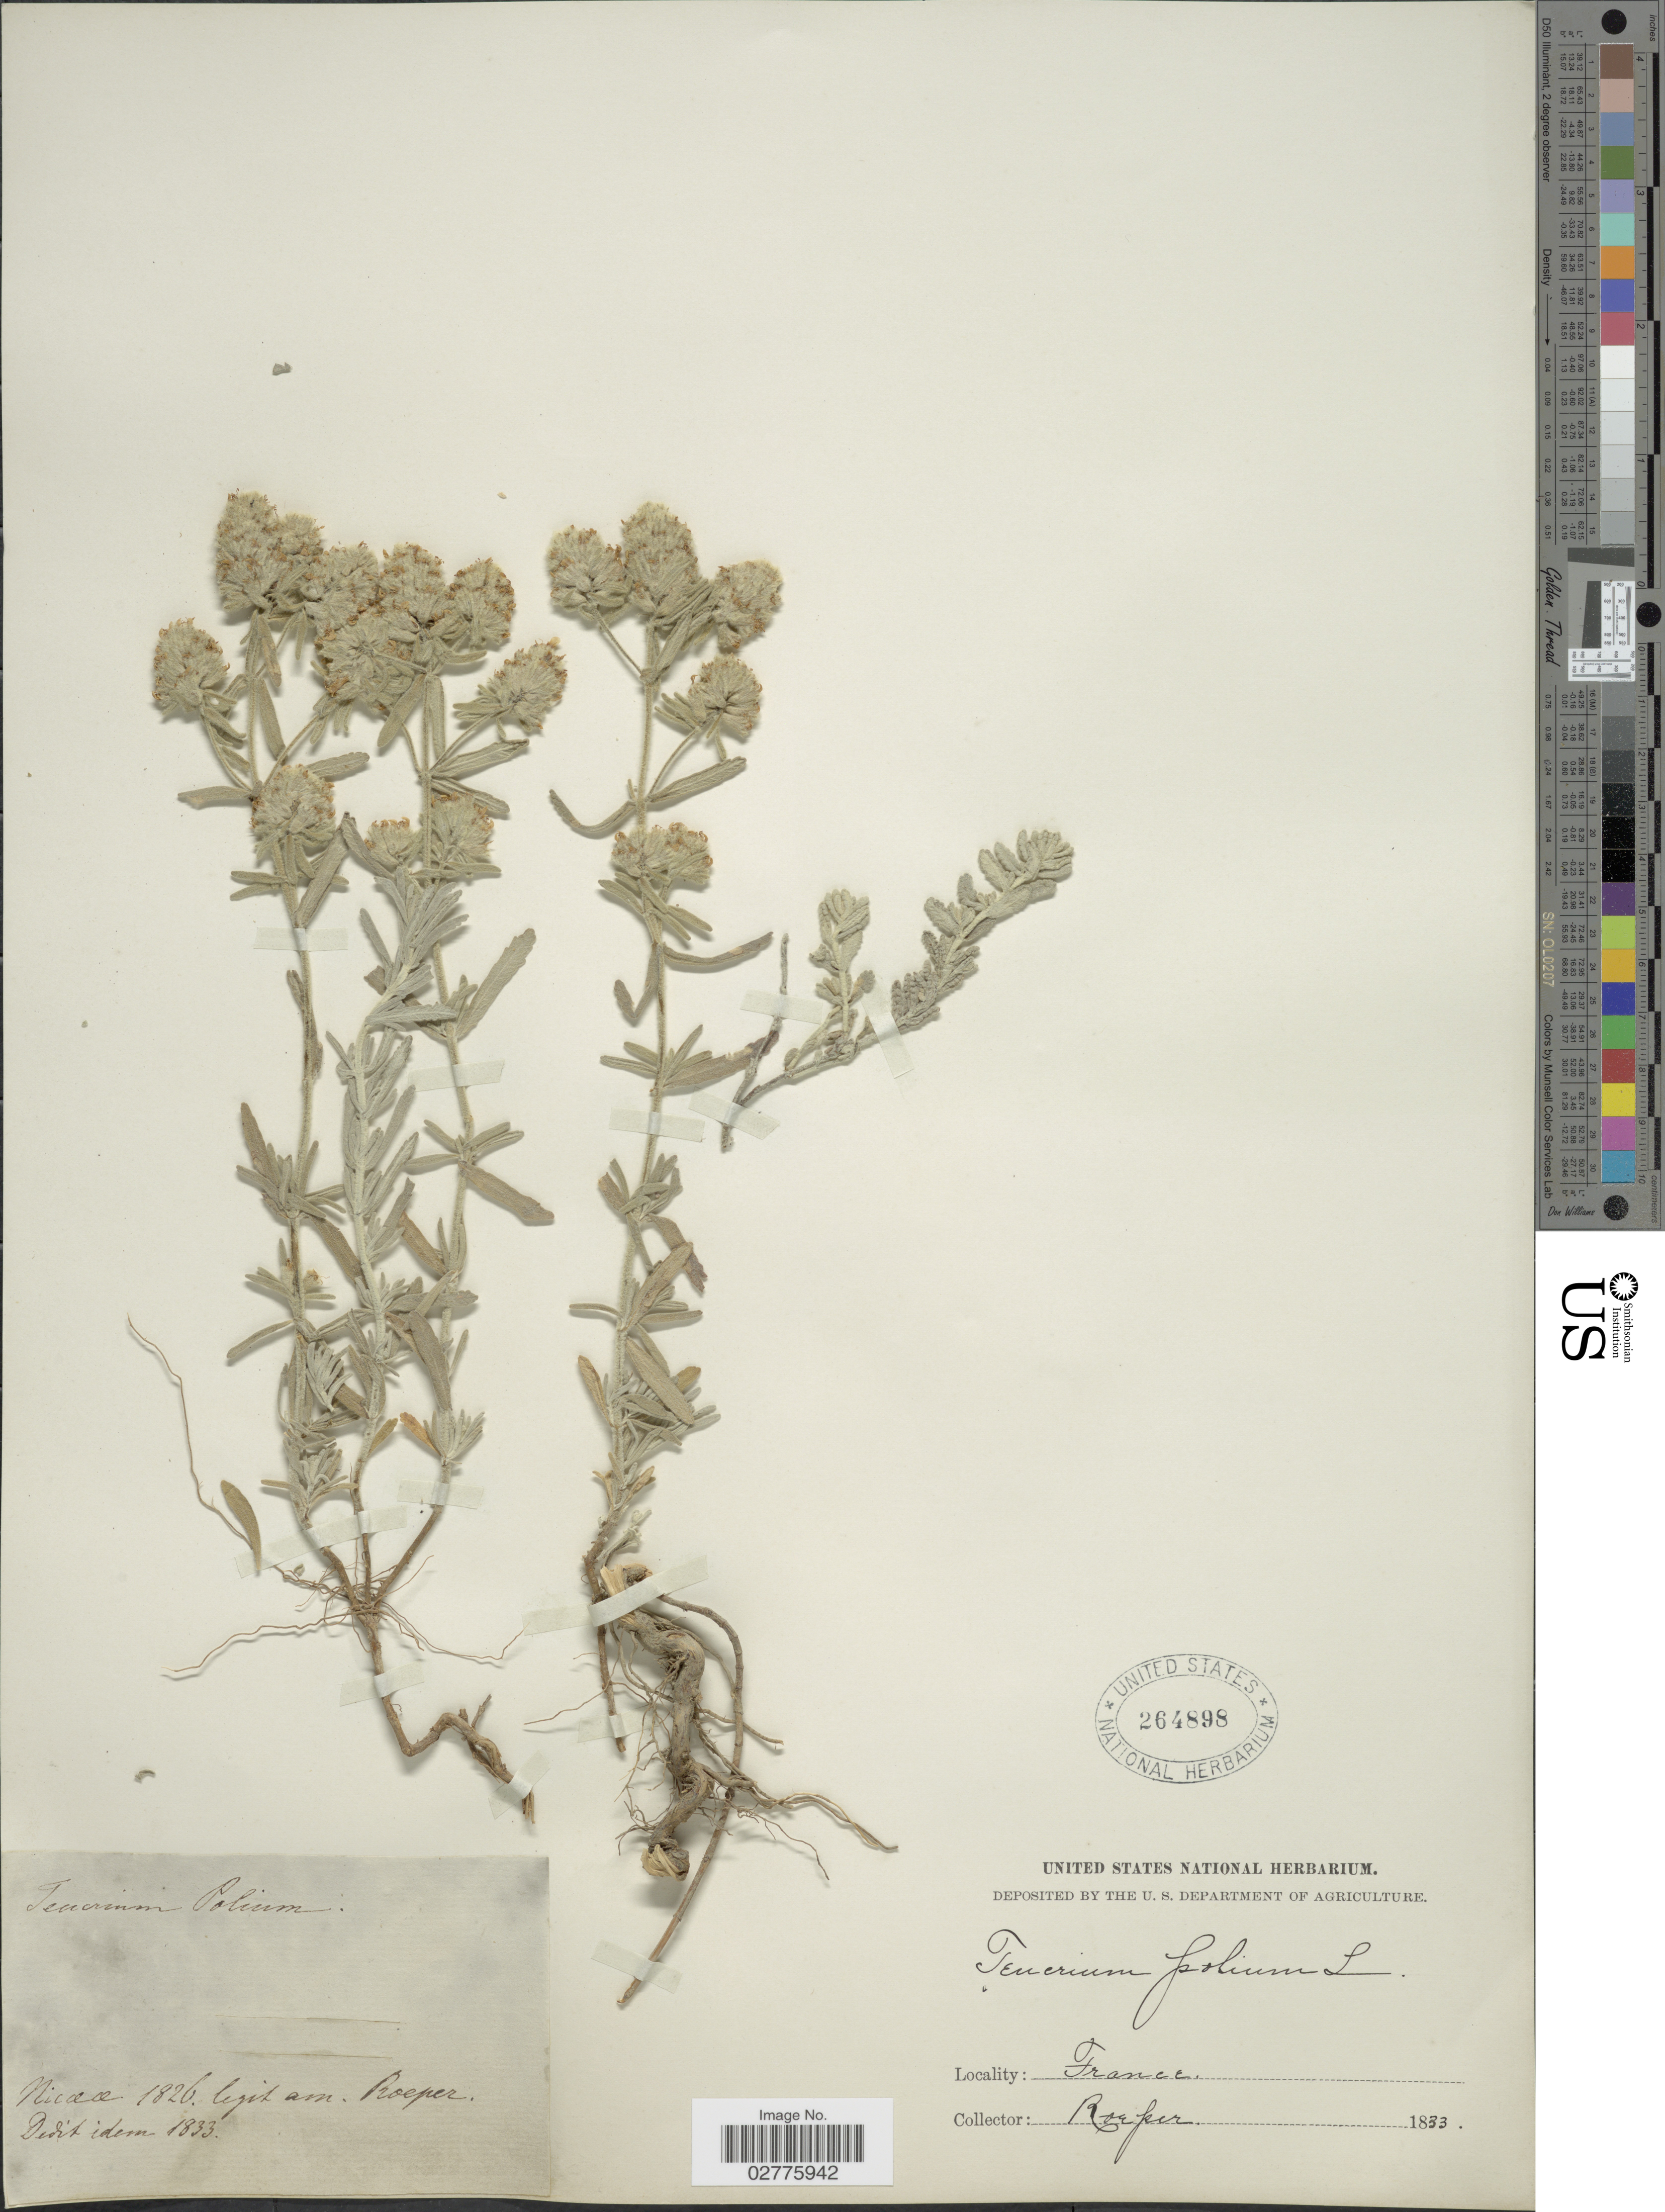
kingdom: Plantae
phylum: Tracheophyta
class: Magnoliopsida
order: Lamiales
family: Lamiaceae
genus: Teucrium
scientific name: Teucrium polium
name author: L.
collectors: Roeper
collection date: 1826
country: France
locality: Nicaeae.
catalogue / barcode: US 264898